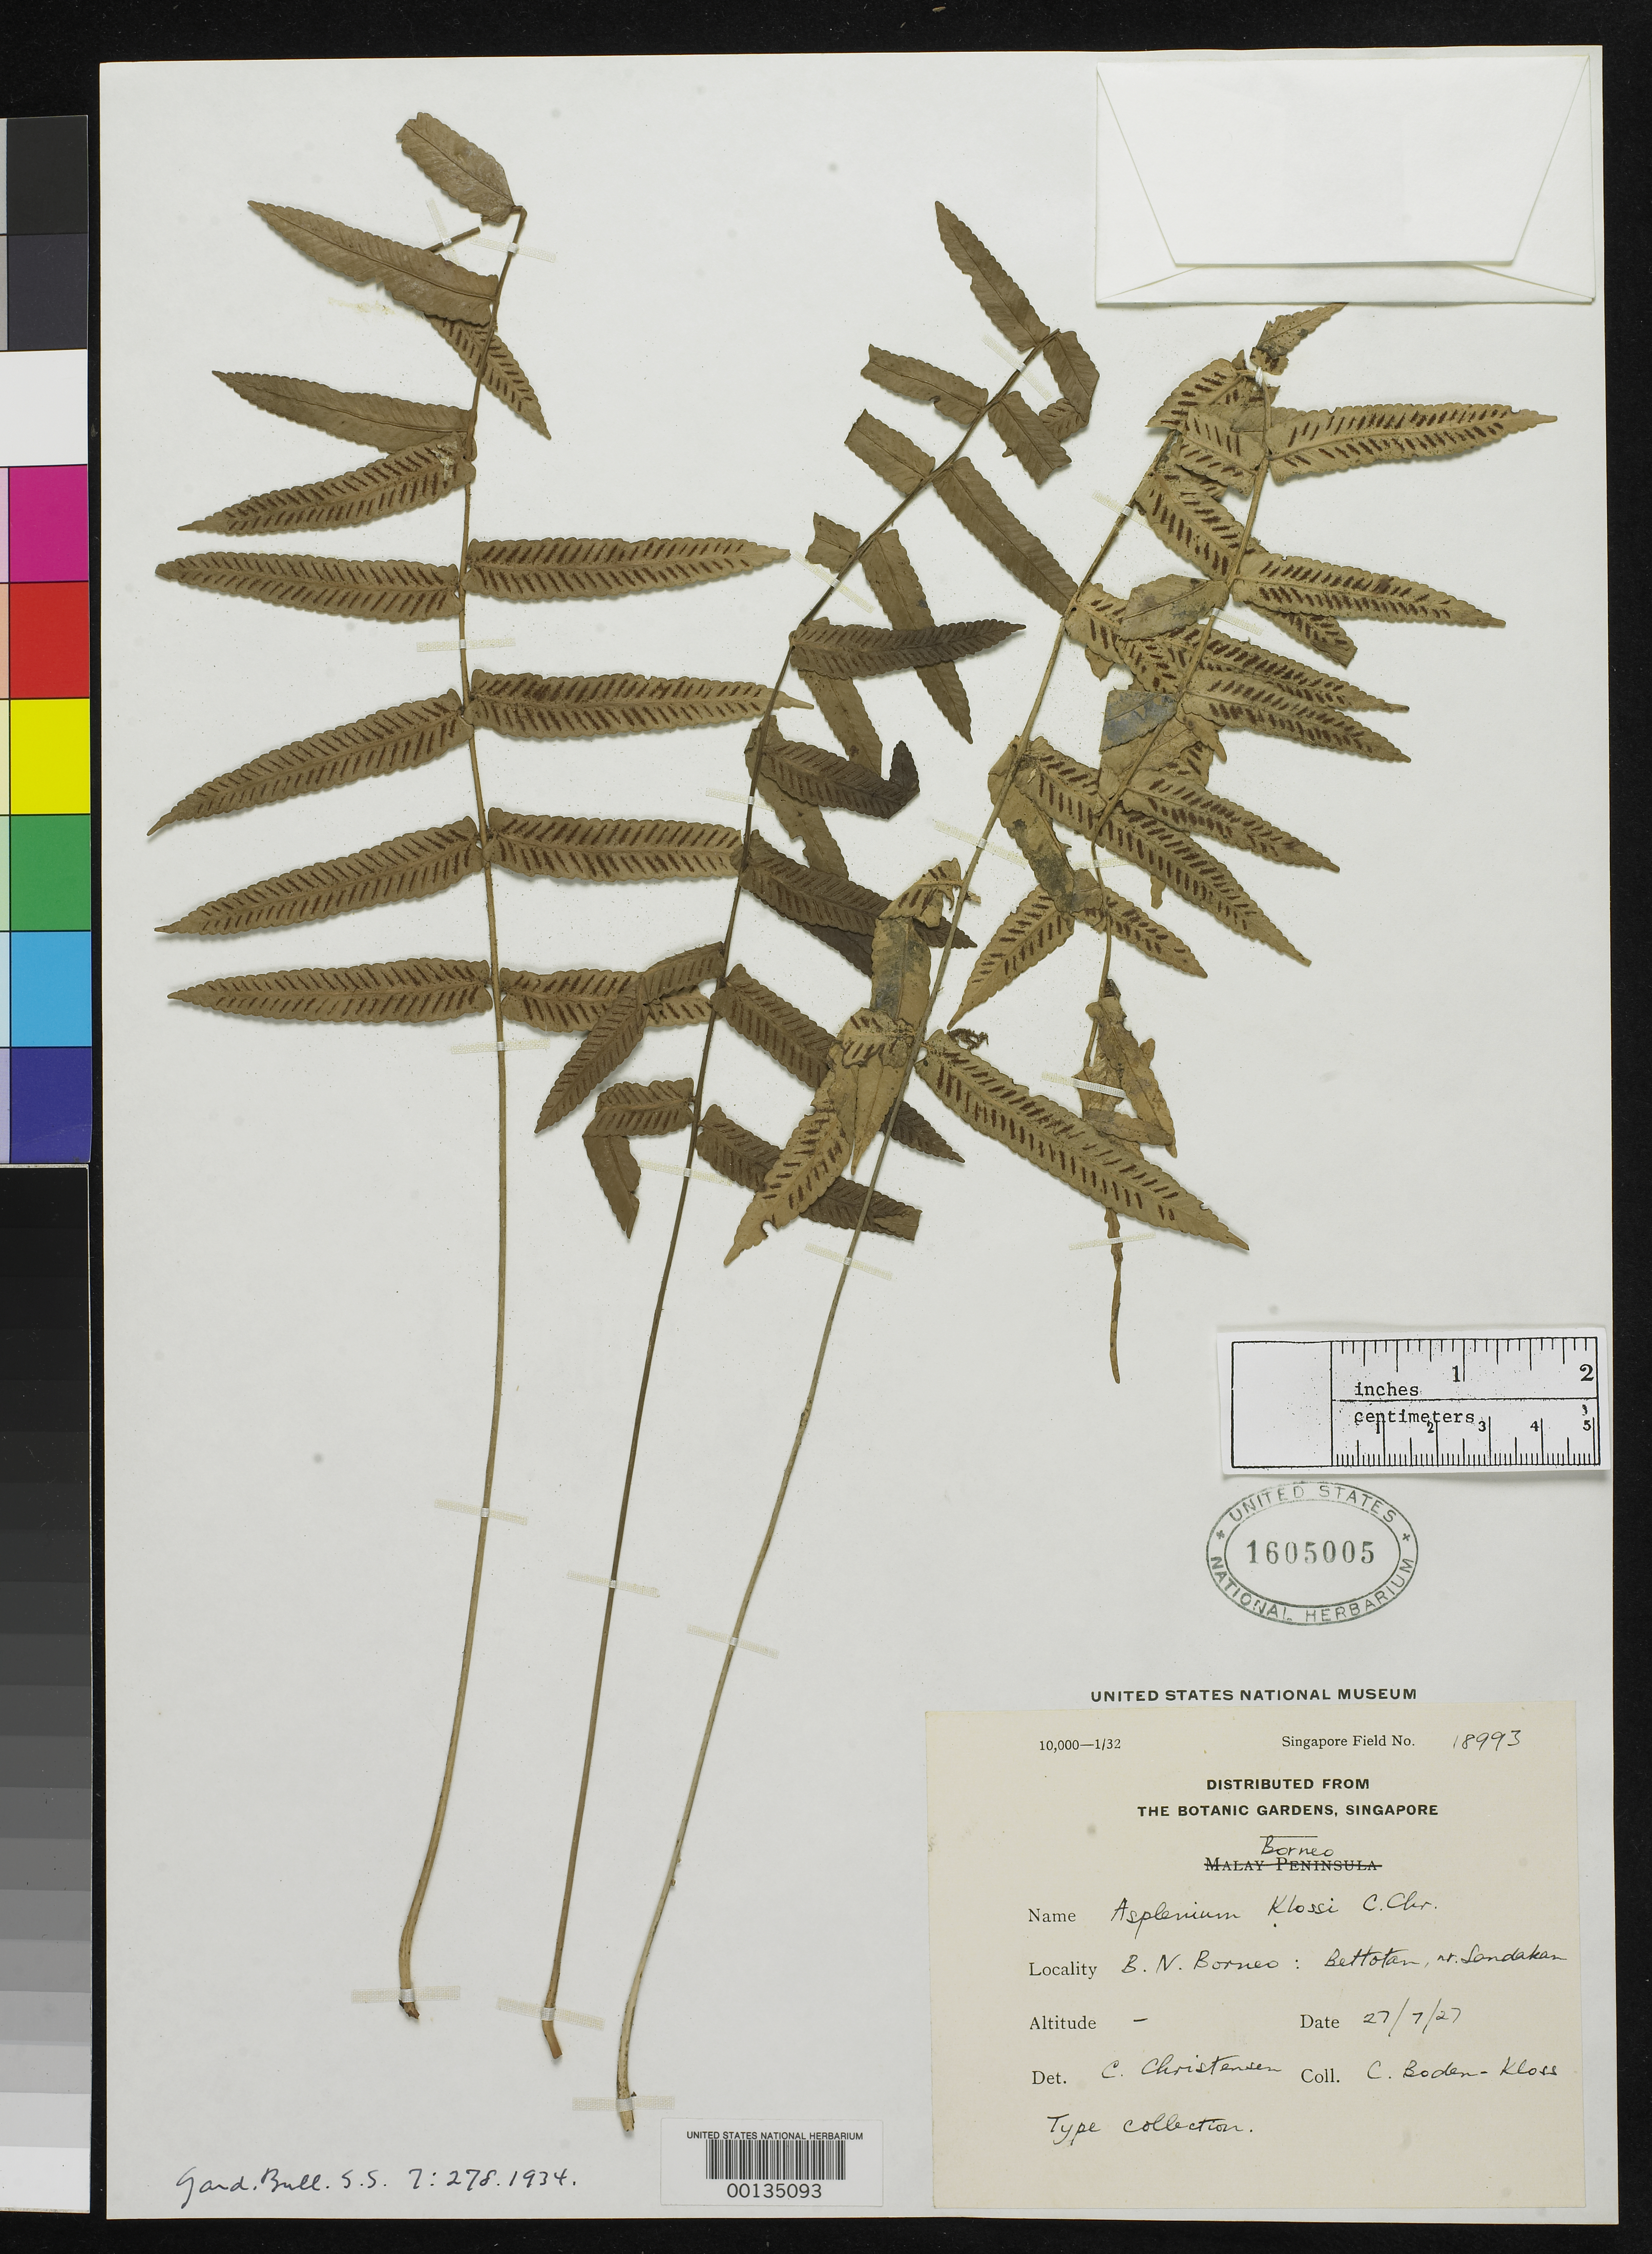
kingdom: Plantae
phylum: Tracheophyta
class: Polypodiopsida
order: Polypodiales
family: Aspleniaceae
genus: Asplenium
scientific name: Asplenium klossii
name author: C. Chr.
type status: Type Collection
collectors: C. Boden-Kloss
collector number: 18993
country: Malaysia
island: Borneo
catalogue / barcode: US 1605005